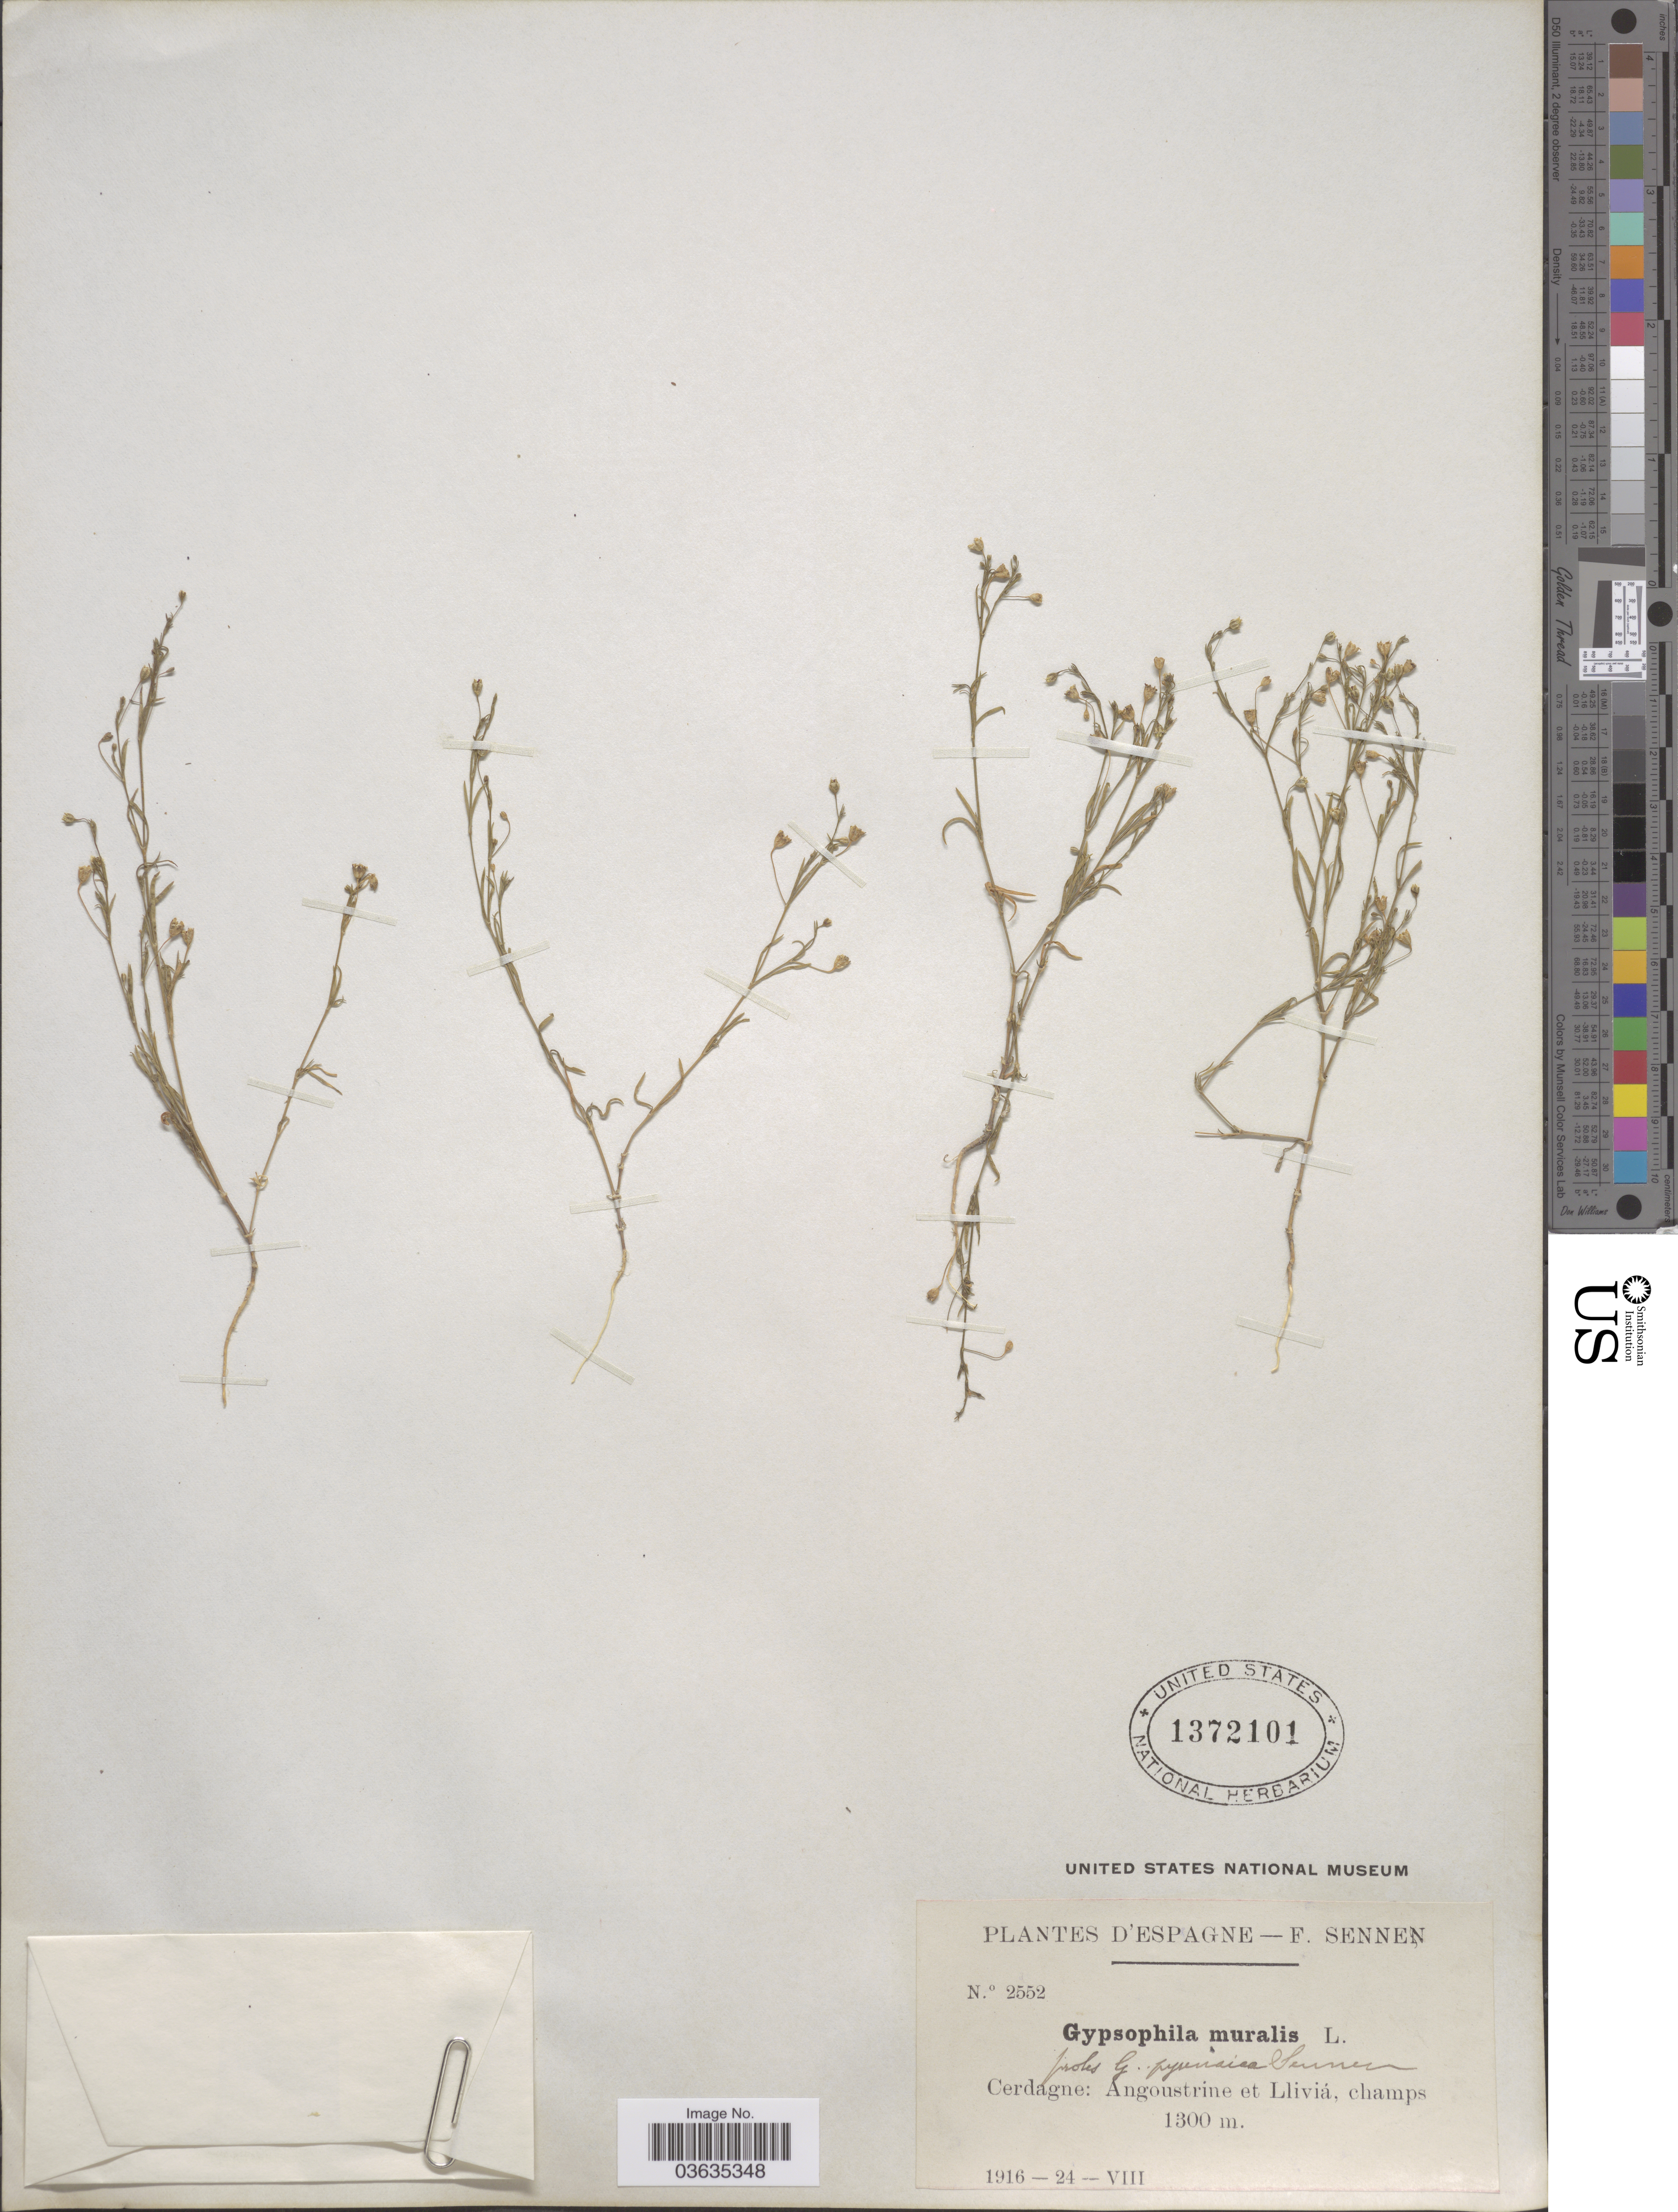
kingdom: Plantae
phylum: Tracheophyta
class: Magnoliopsida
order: Caryophyllales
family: Caryophyllaceae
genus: Psammophiliella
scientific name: Psammophiliella muralis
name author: (L.) Ikonn.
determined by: U.S. National Herbarium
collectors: E. Sennen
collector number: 2552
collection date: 1916-08-24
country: Spain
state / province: Islas Baleares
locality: Espagne. Cerdagne: Angoustrine et Lliviá.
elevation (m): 1300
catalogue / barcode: US 1372101